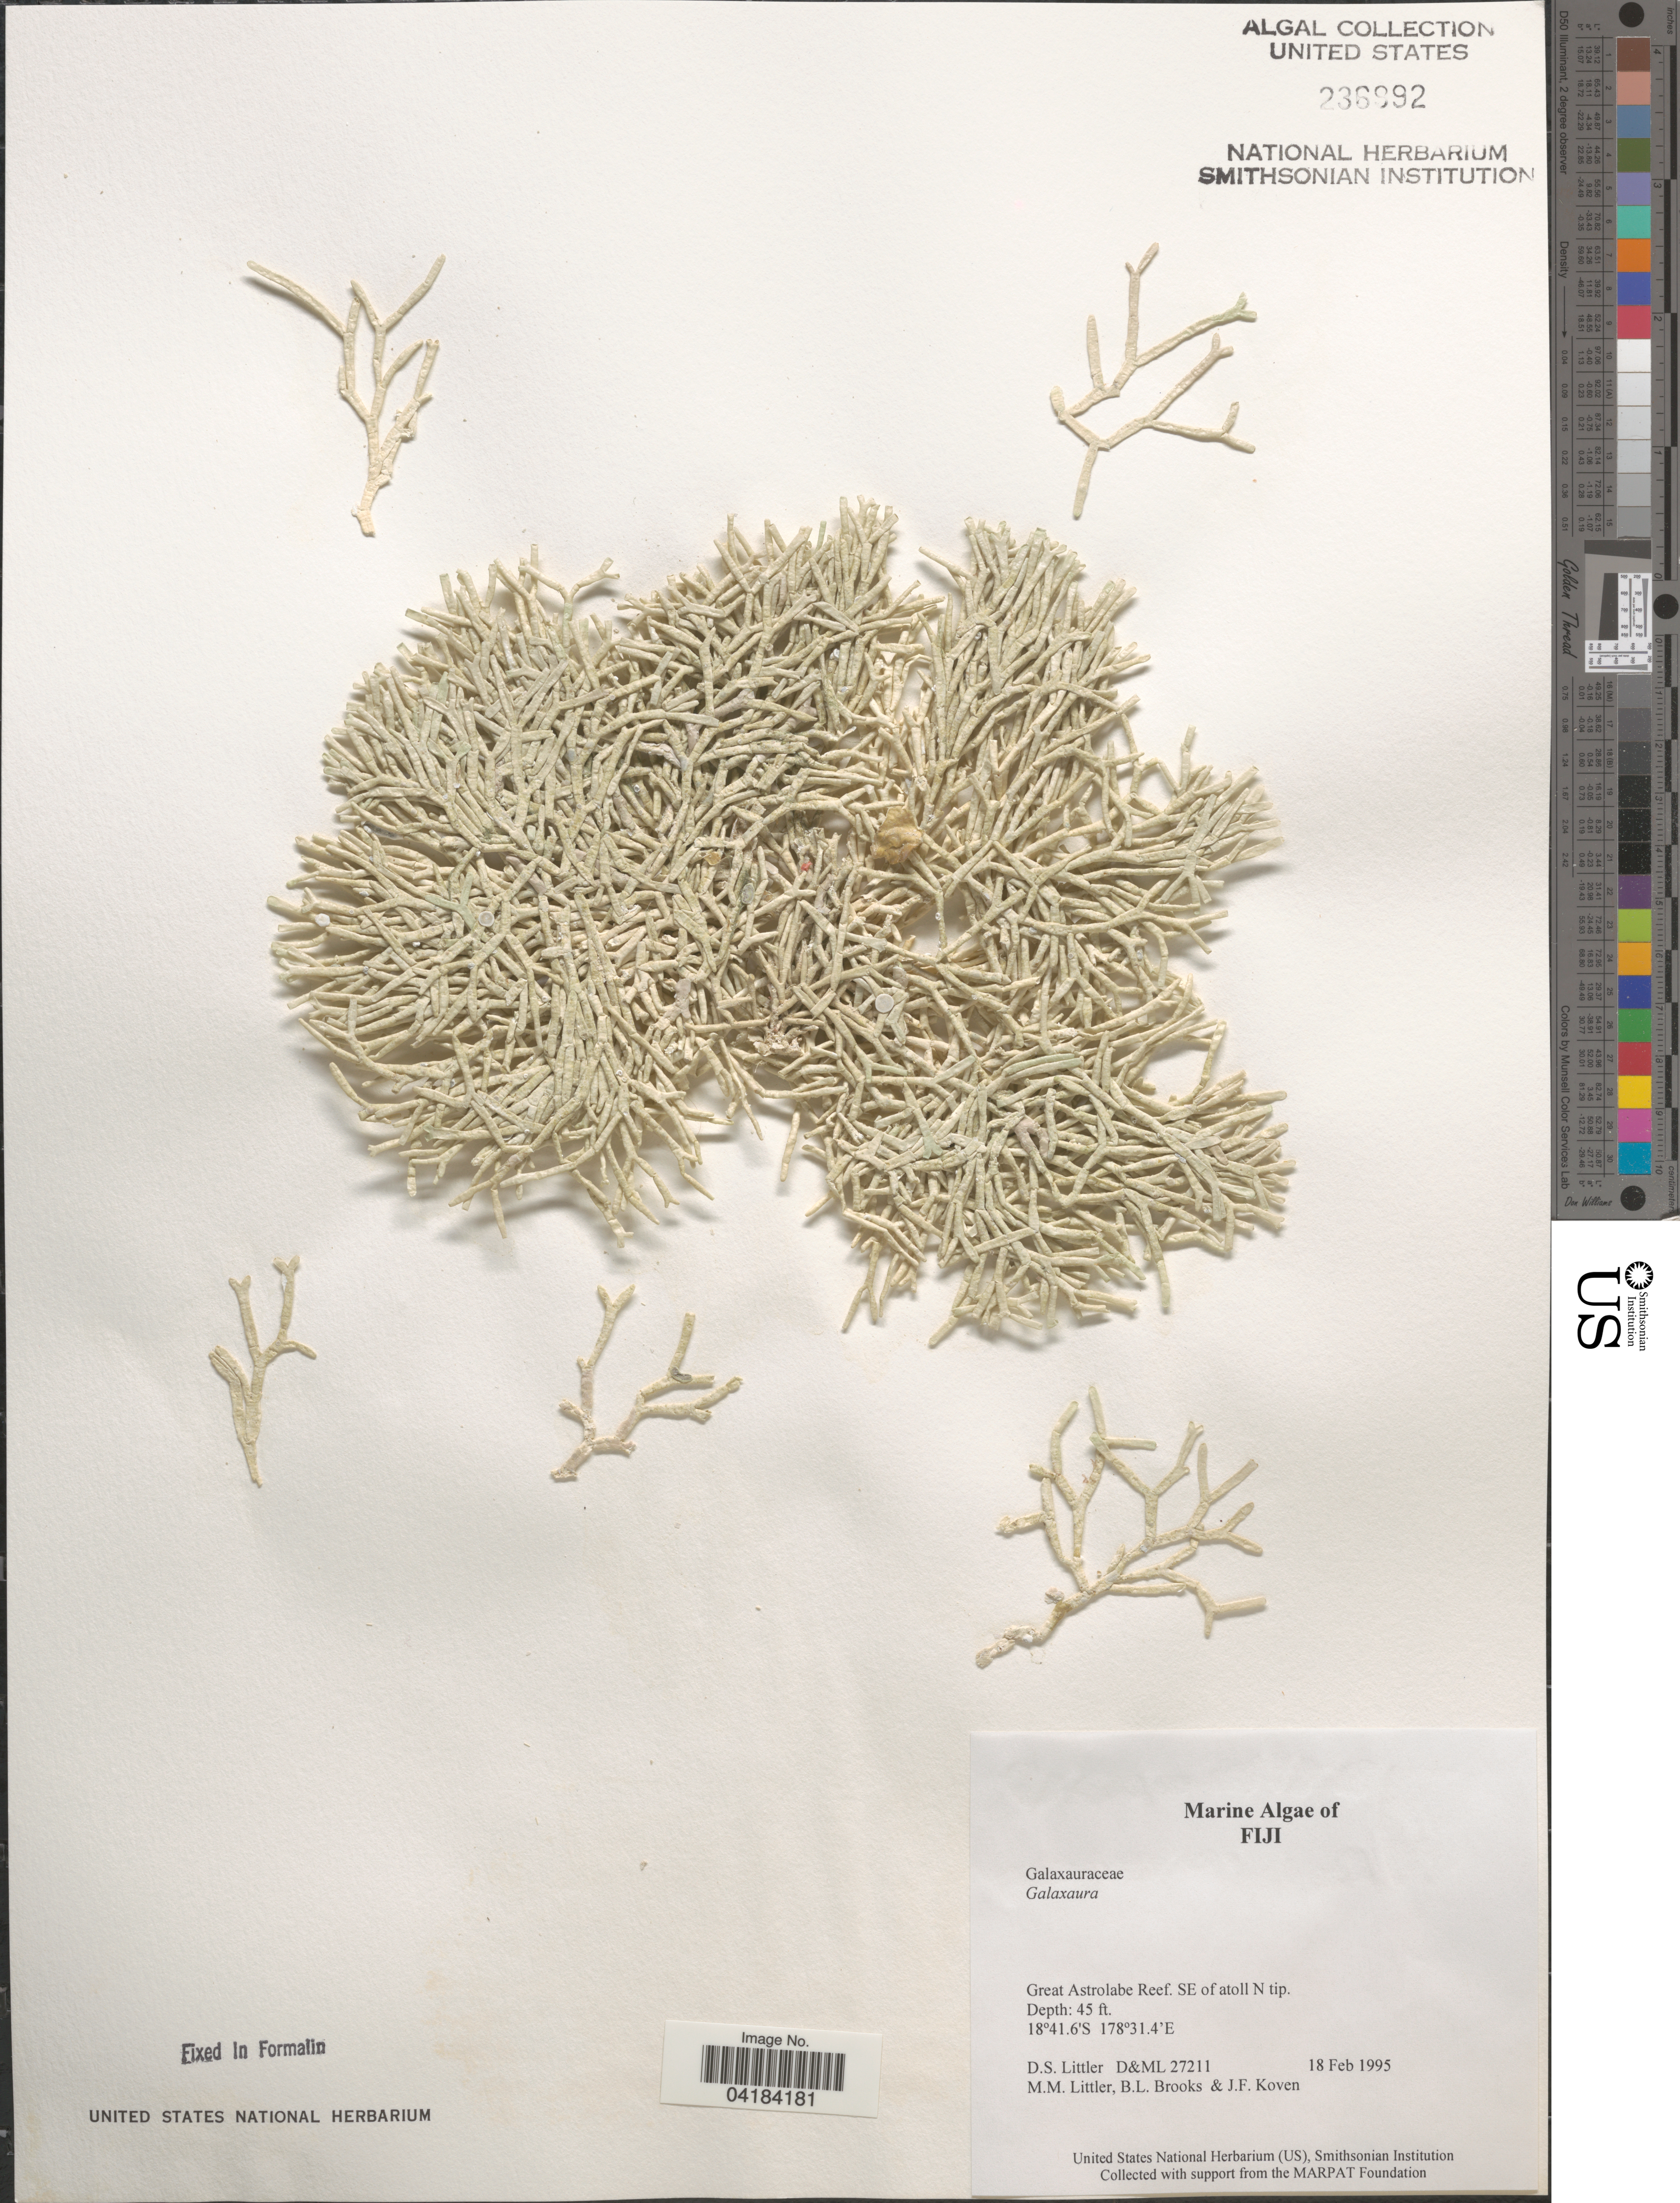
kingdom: Plantae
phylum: Rhodophyta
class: Florideophyceae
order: Nemaliales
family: Galaxauraceae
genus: Galaxaura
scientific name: Galaxaura sp.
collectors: D. S. Littler, B. Brooks & J. Koven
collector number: D&ML27211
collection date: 1995-02-18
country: Fiji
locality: Great Astrolabe Reef. SE of atoll N tip.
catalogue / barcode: US 236992